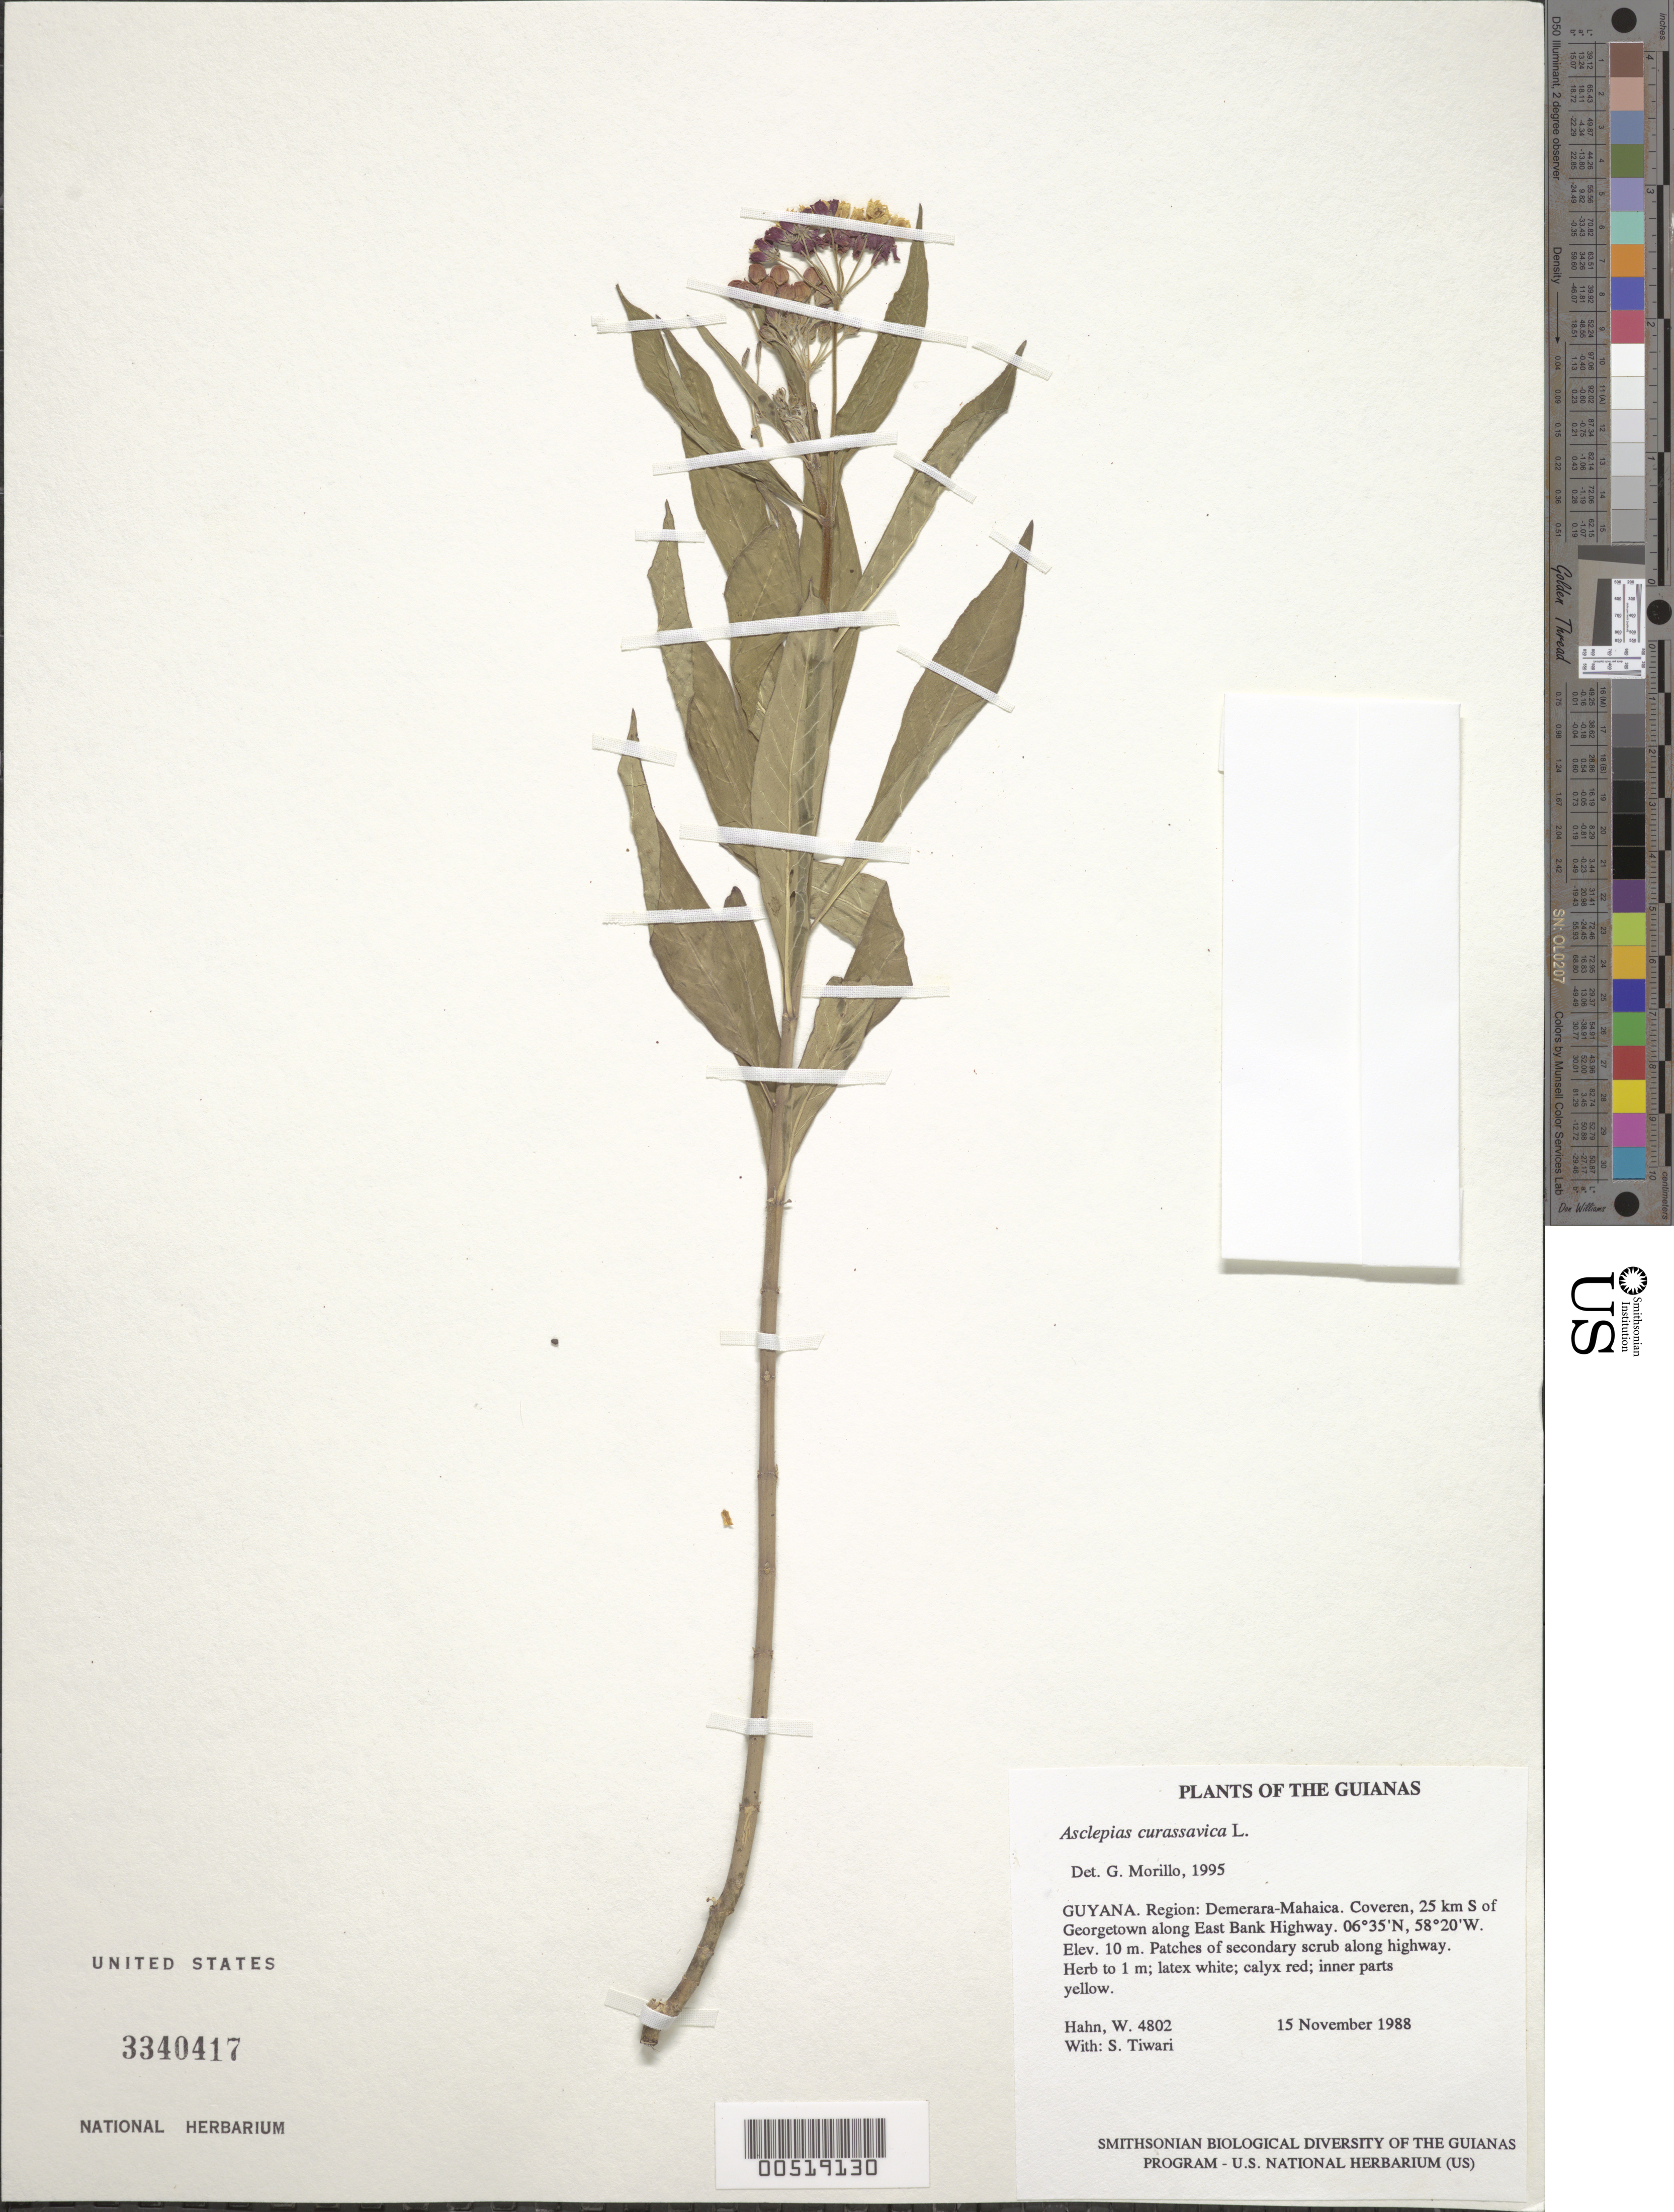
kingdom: Plantae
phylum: Tracheophyta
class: Magnoliopsida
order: Gentianales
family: Apocynaceae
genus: Asclepias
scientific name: Asclepias curassavica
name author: L.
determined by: Morillo, G. N.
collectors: W. Hahn & S. Tiwari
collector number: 4802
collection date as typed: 15 November 1988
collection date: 1988-11-15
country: Guyana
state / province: Demerara-Mahaica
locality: Coveren, 25 km S of Georgetown along East Bank Highway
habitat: Patches of secondary scrub along highway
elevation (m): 10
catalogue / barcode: US 3340417